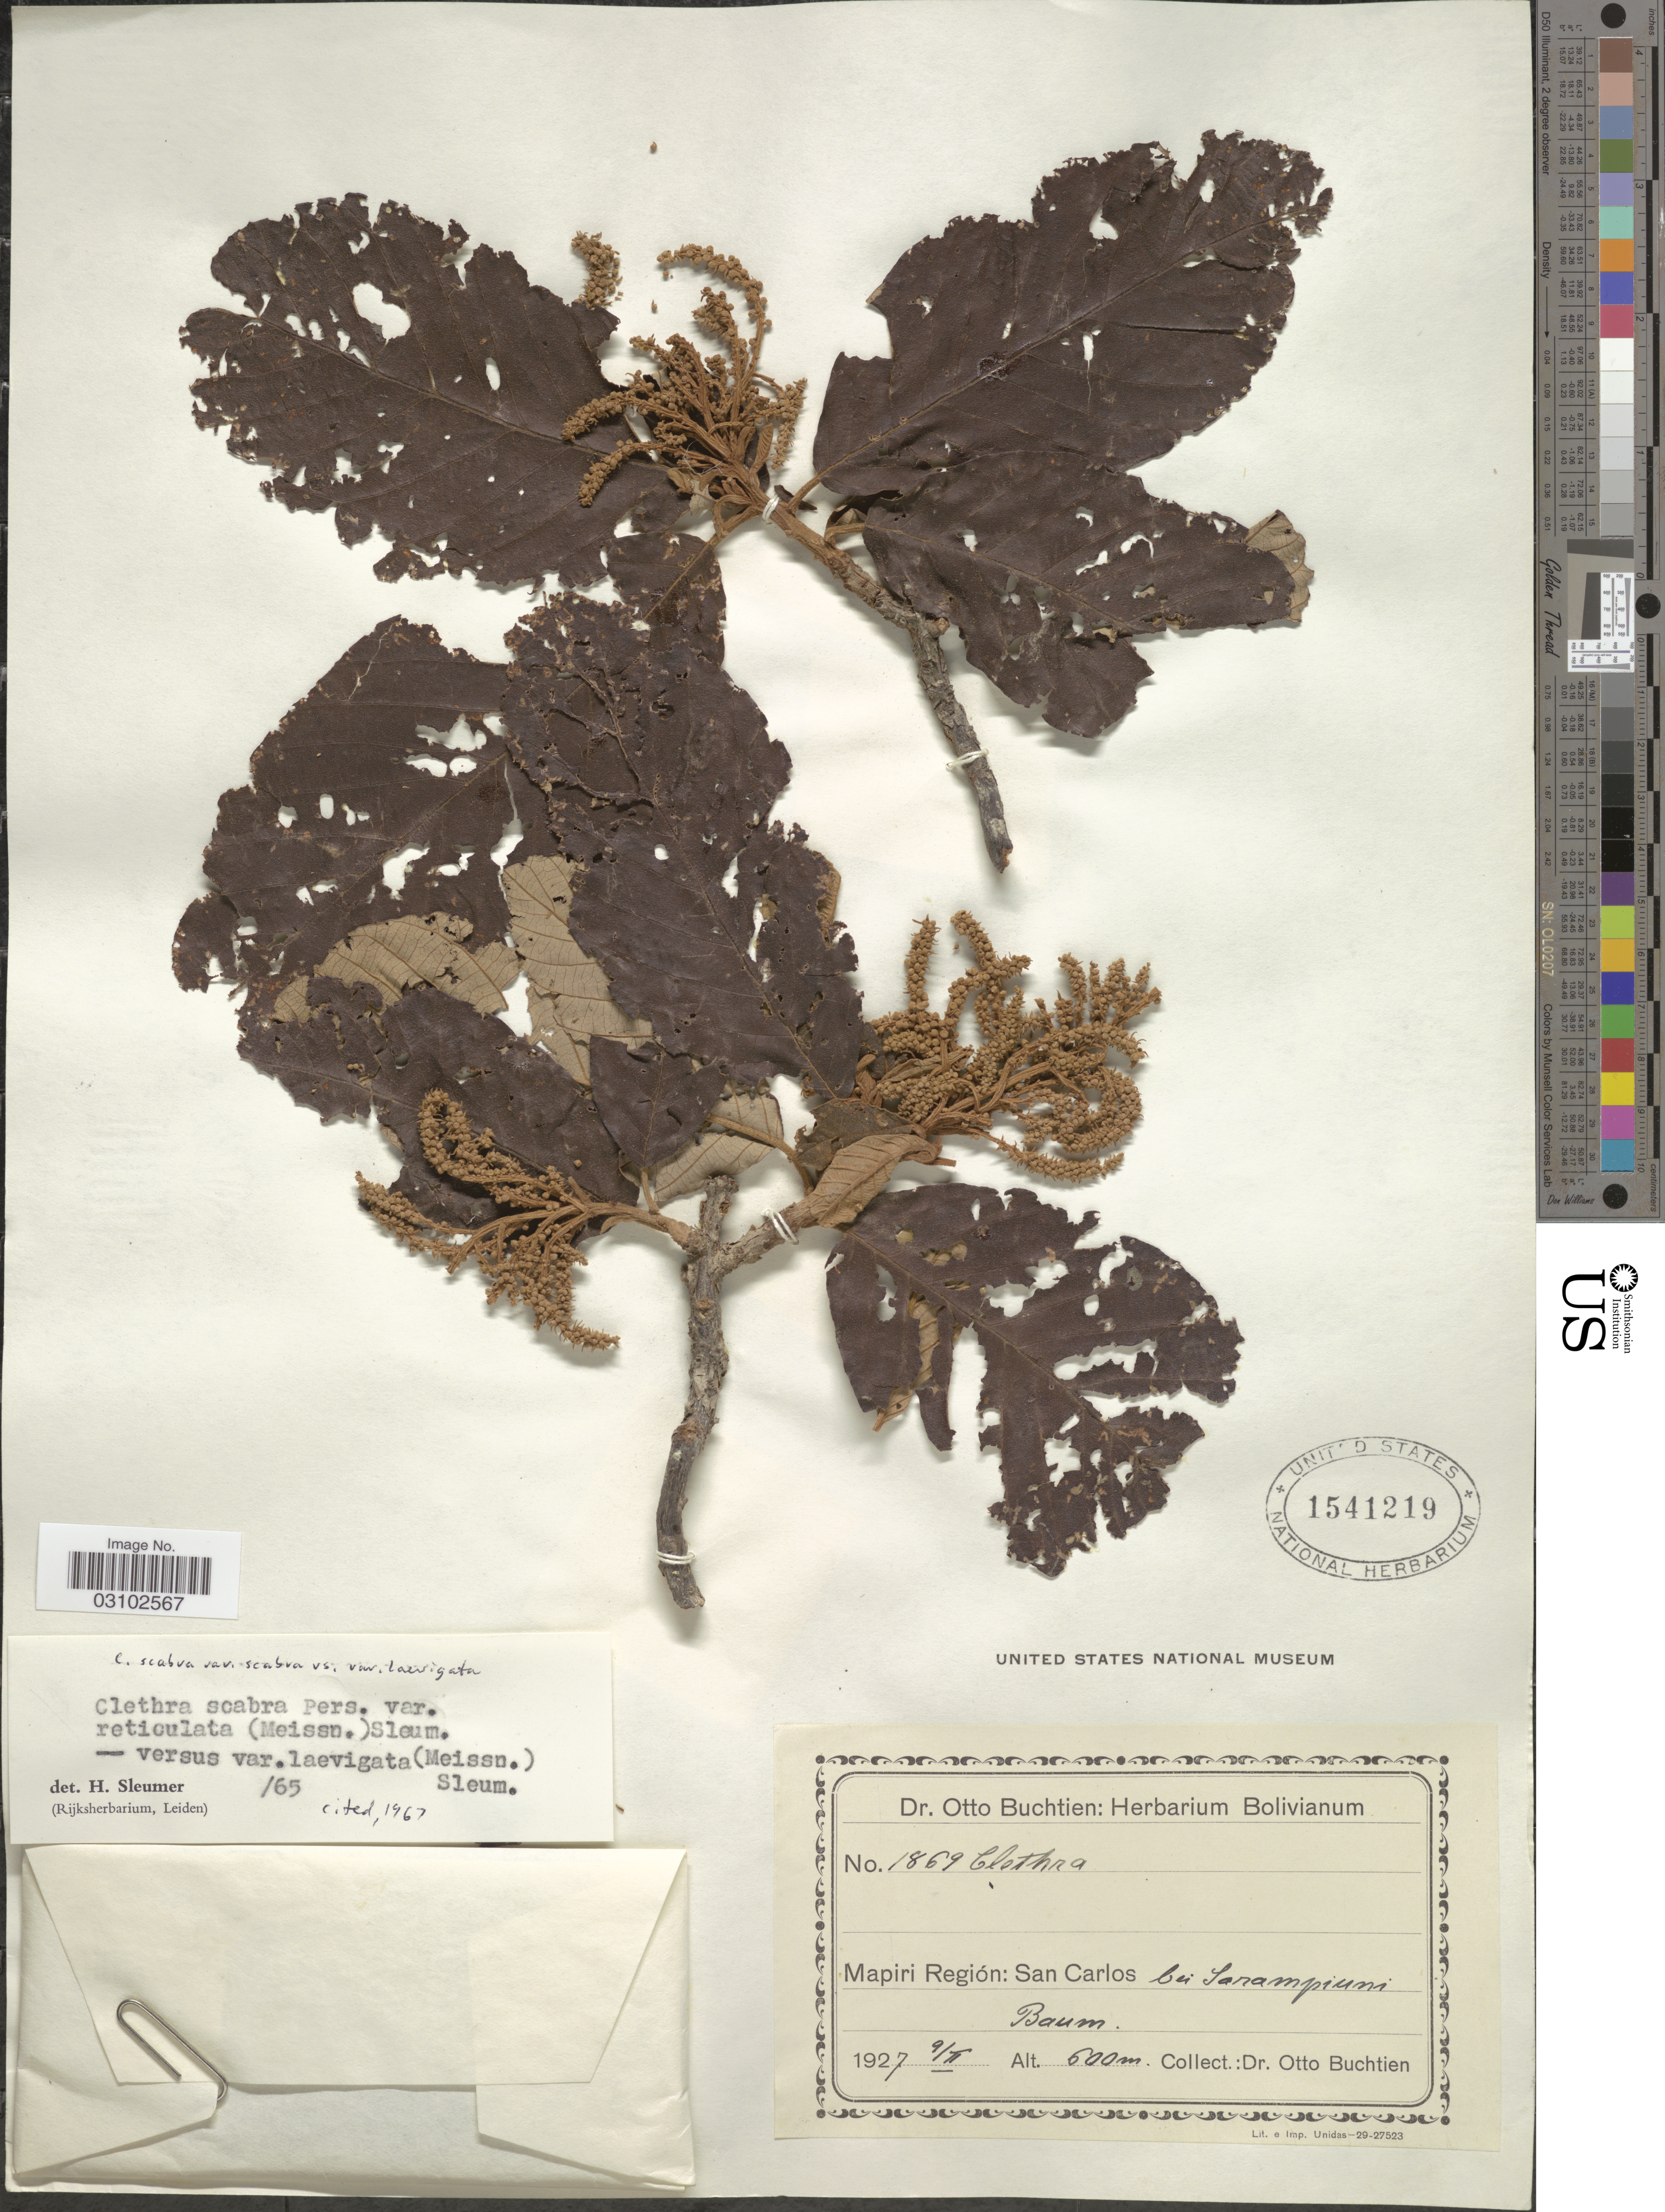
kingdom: Plantae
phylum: Tracheophyta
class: Magnoliopsida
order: Ericales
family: Clethraceae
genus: Clethra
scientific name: Clethra scabra var. scabra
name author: Pers.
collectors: O. Buchtien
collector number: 1869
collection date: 1927-02-09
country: Bolivia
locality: Mapiri Región: San Carlos bei Sarampiuni.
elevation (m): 600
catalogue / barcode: US 1541219